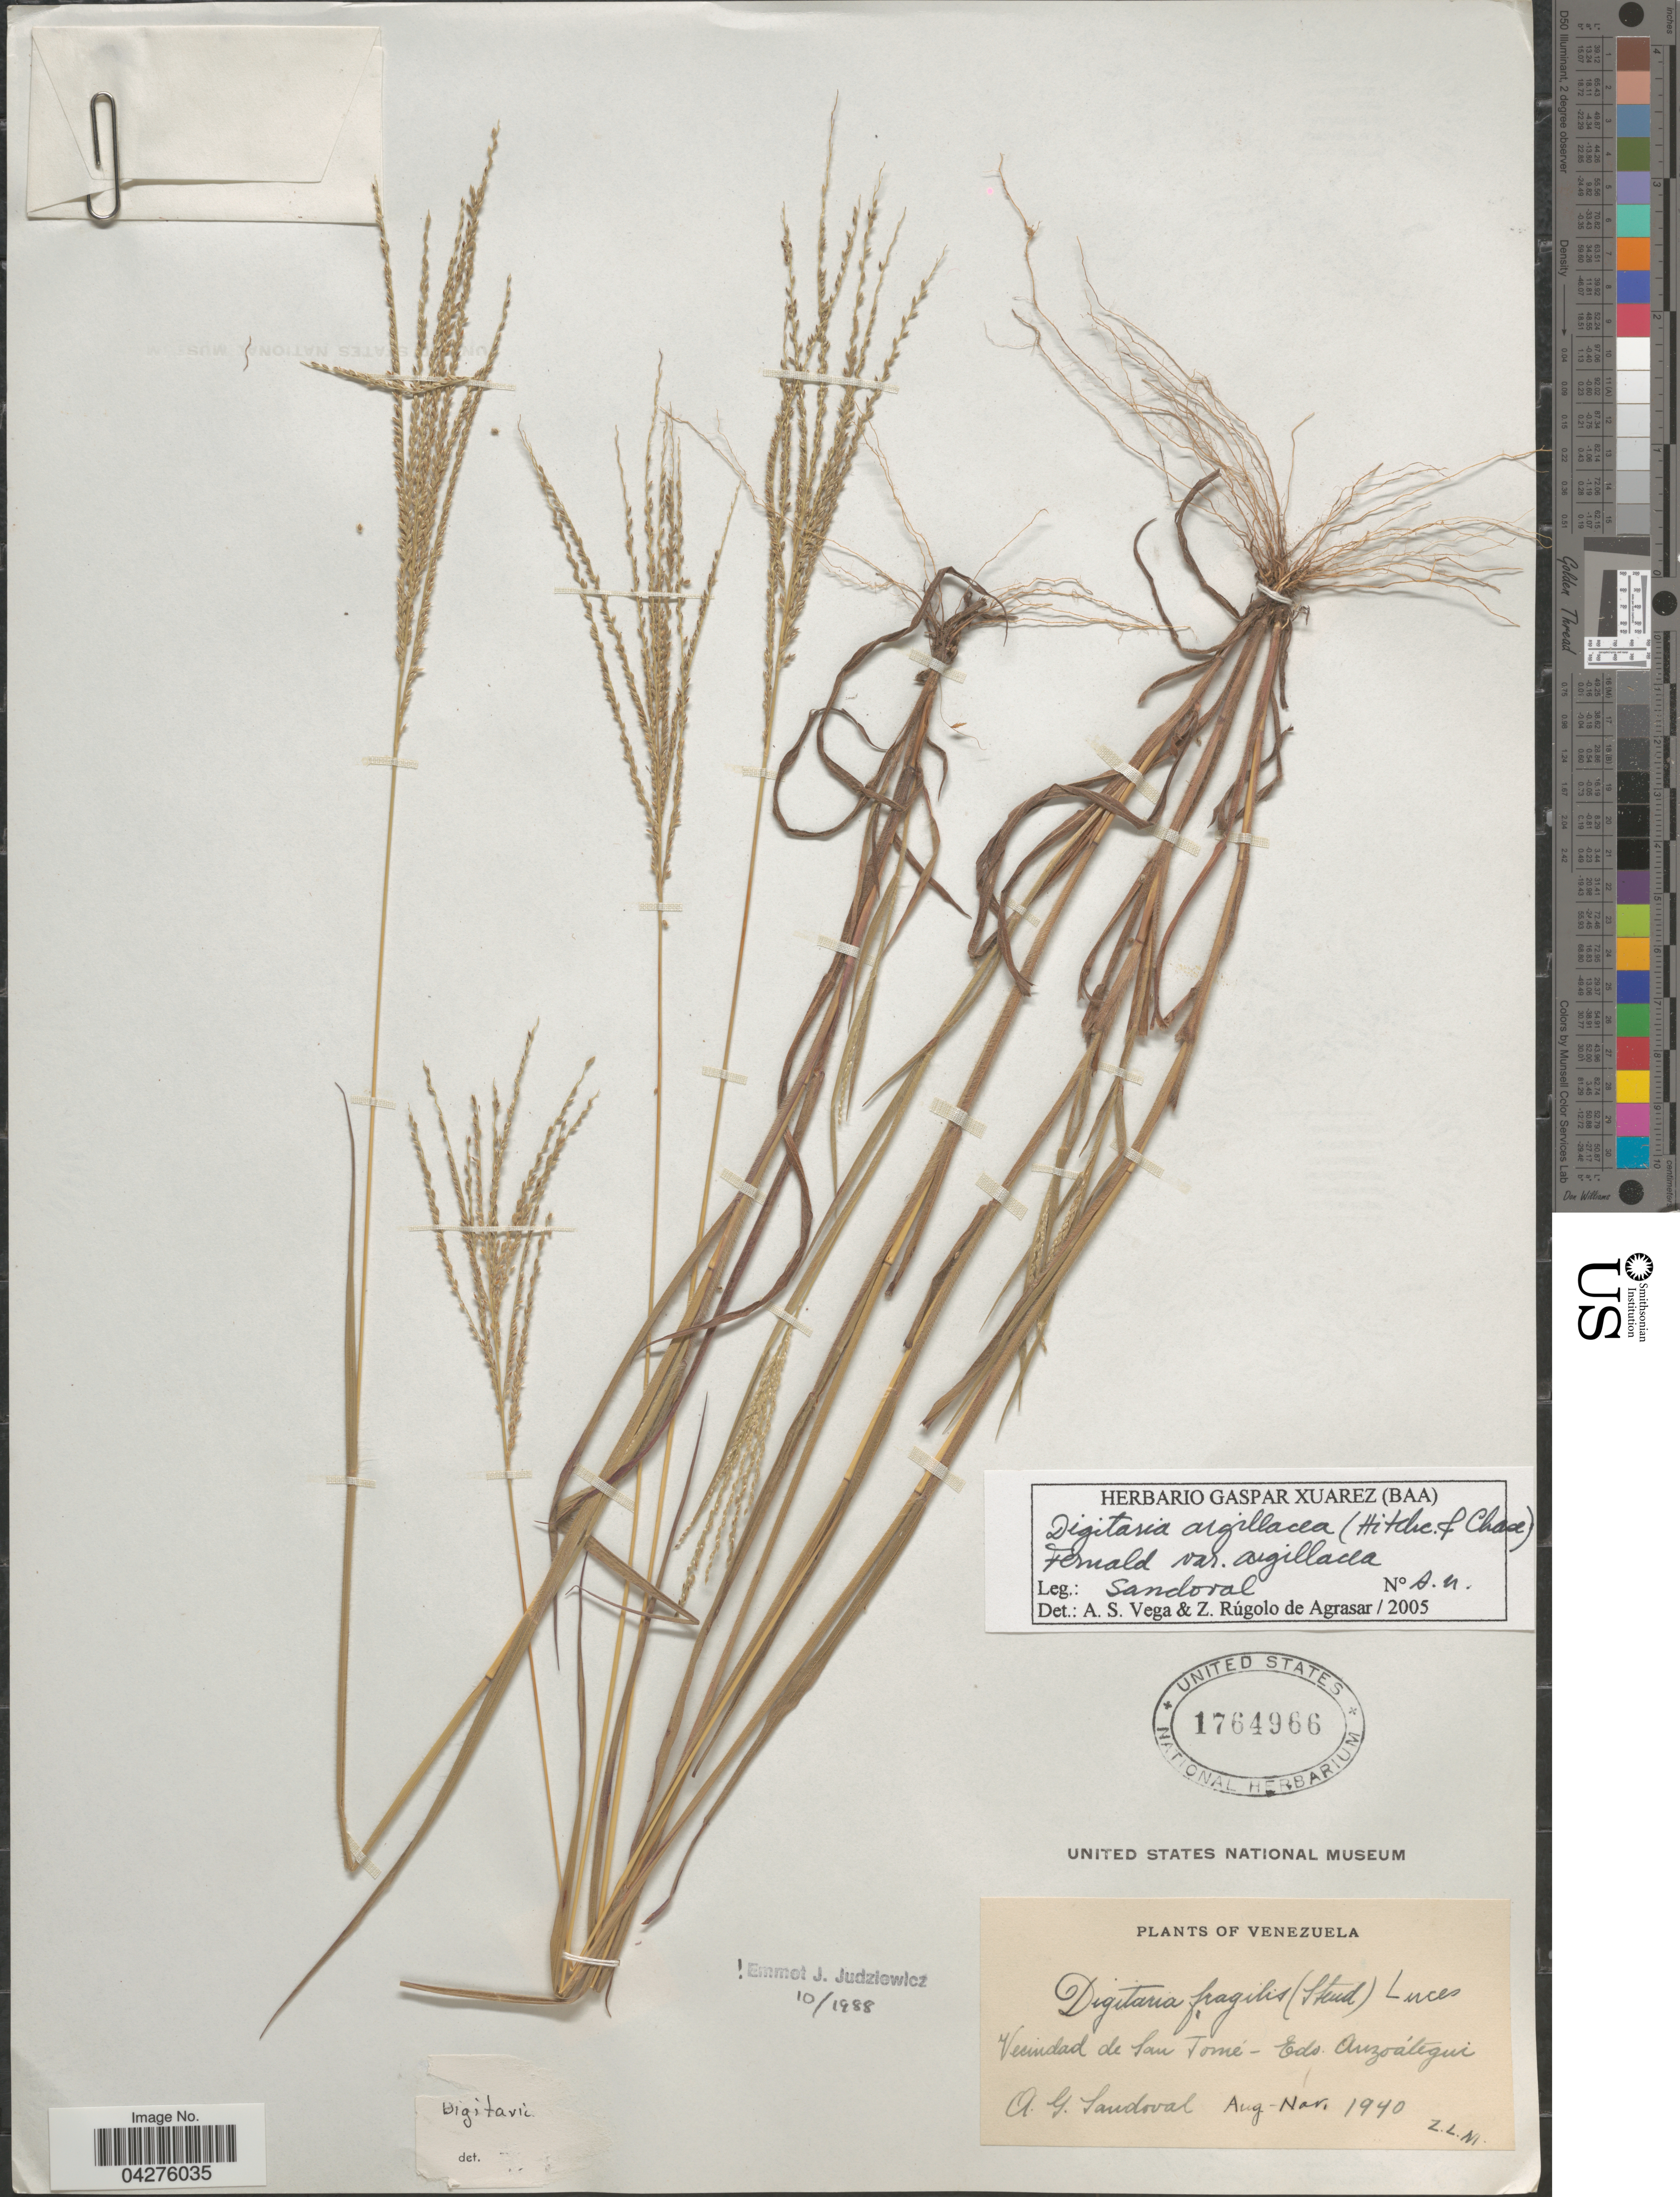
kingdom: Plantae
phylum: Tracheophyta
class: Liliopsida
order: Poales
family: Poaceae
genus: Digitaria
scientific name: Digitaria argillacea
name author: (Hitchc. & Chase) Fernald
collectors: A. G. Sandoval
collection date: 1940-08/1940-11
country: Venezuela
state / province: Anzoategui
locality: Vecindad de San Tomé.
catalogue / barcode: US 1764966